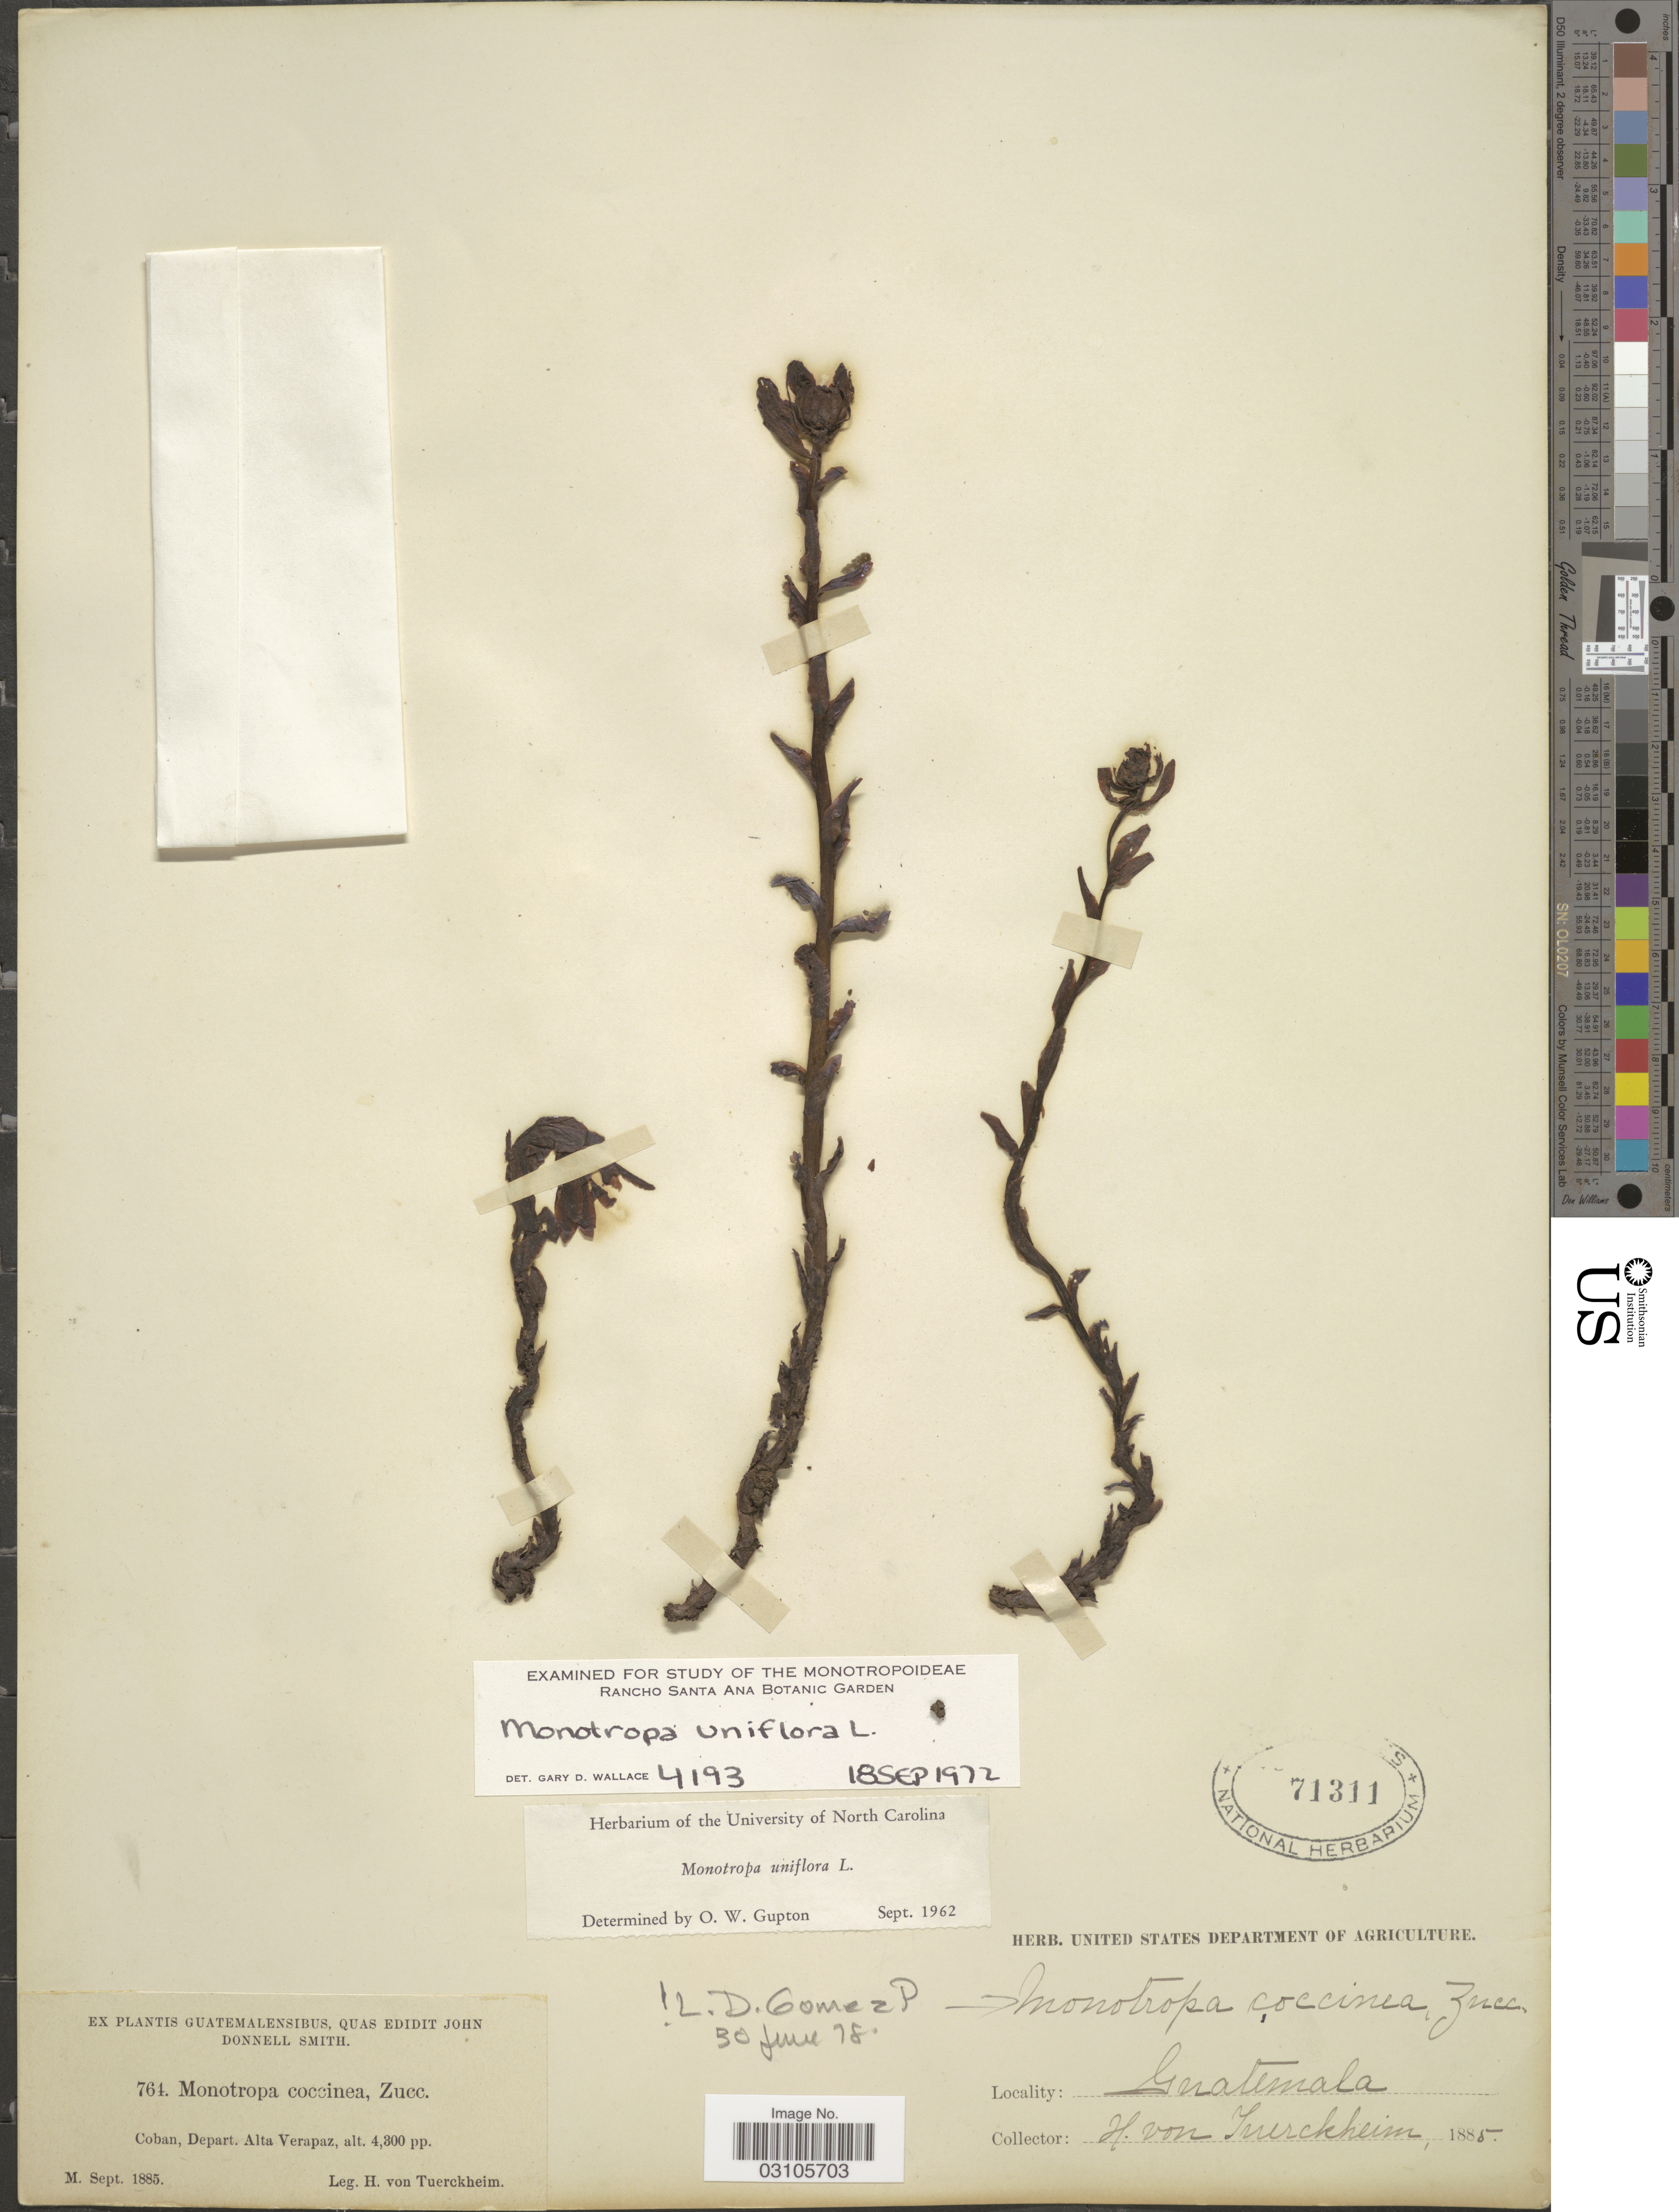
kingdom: Plantae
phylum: Tracheophyta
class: Magnoliopsida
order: Ericales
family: Ericaceae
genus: Monotropa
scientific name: Monotropa uniflora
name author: L.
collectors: H. von Tuerckheim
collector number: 764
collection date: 1885-09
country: Guatemala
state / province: Alta Verapaz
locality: Coban, Dept. Alta Verapaz.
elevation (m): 1311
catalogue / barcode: US 71311